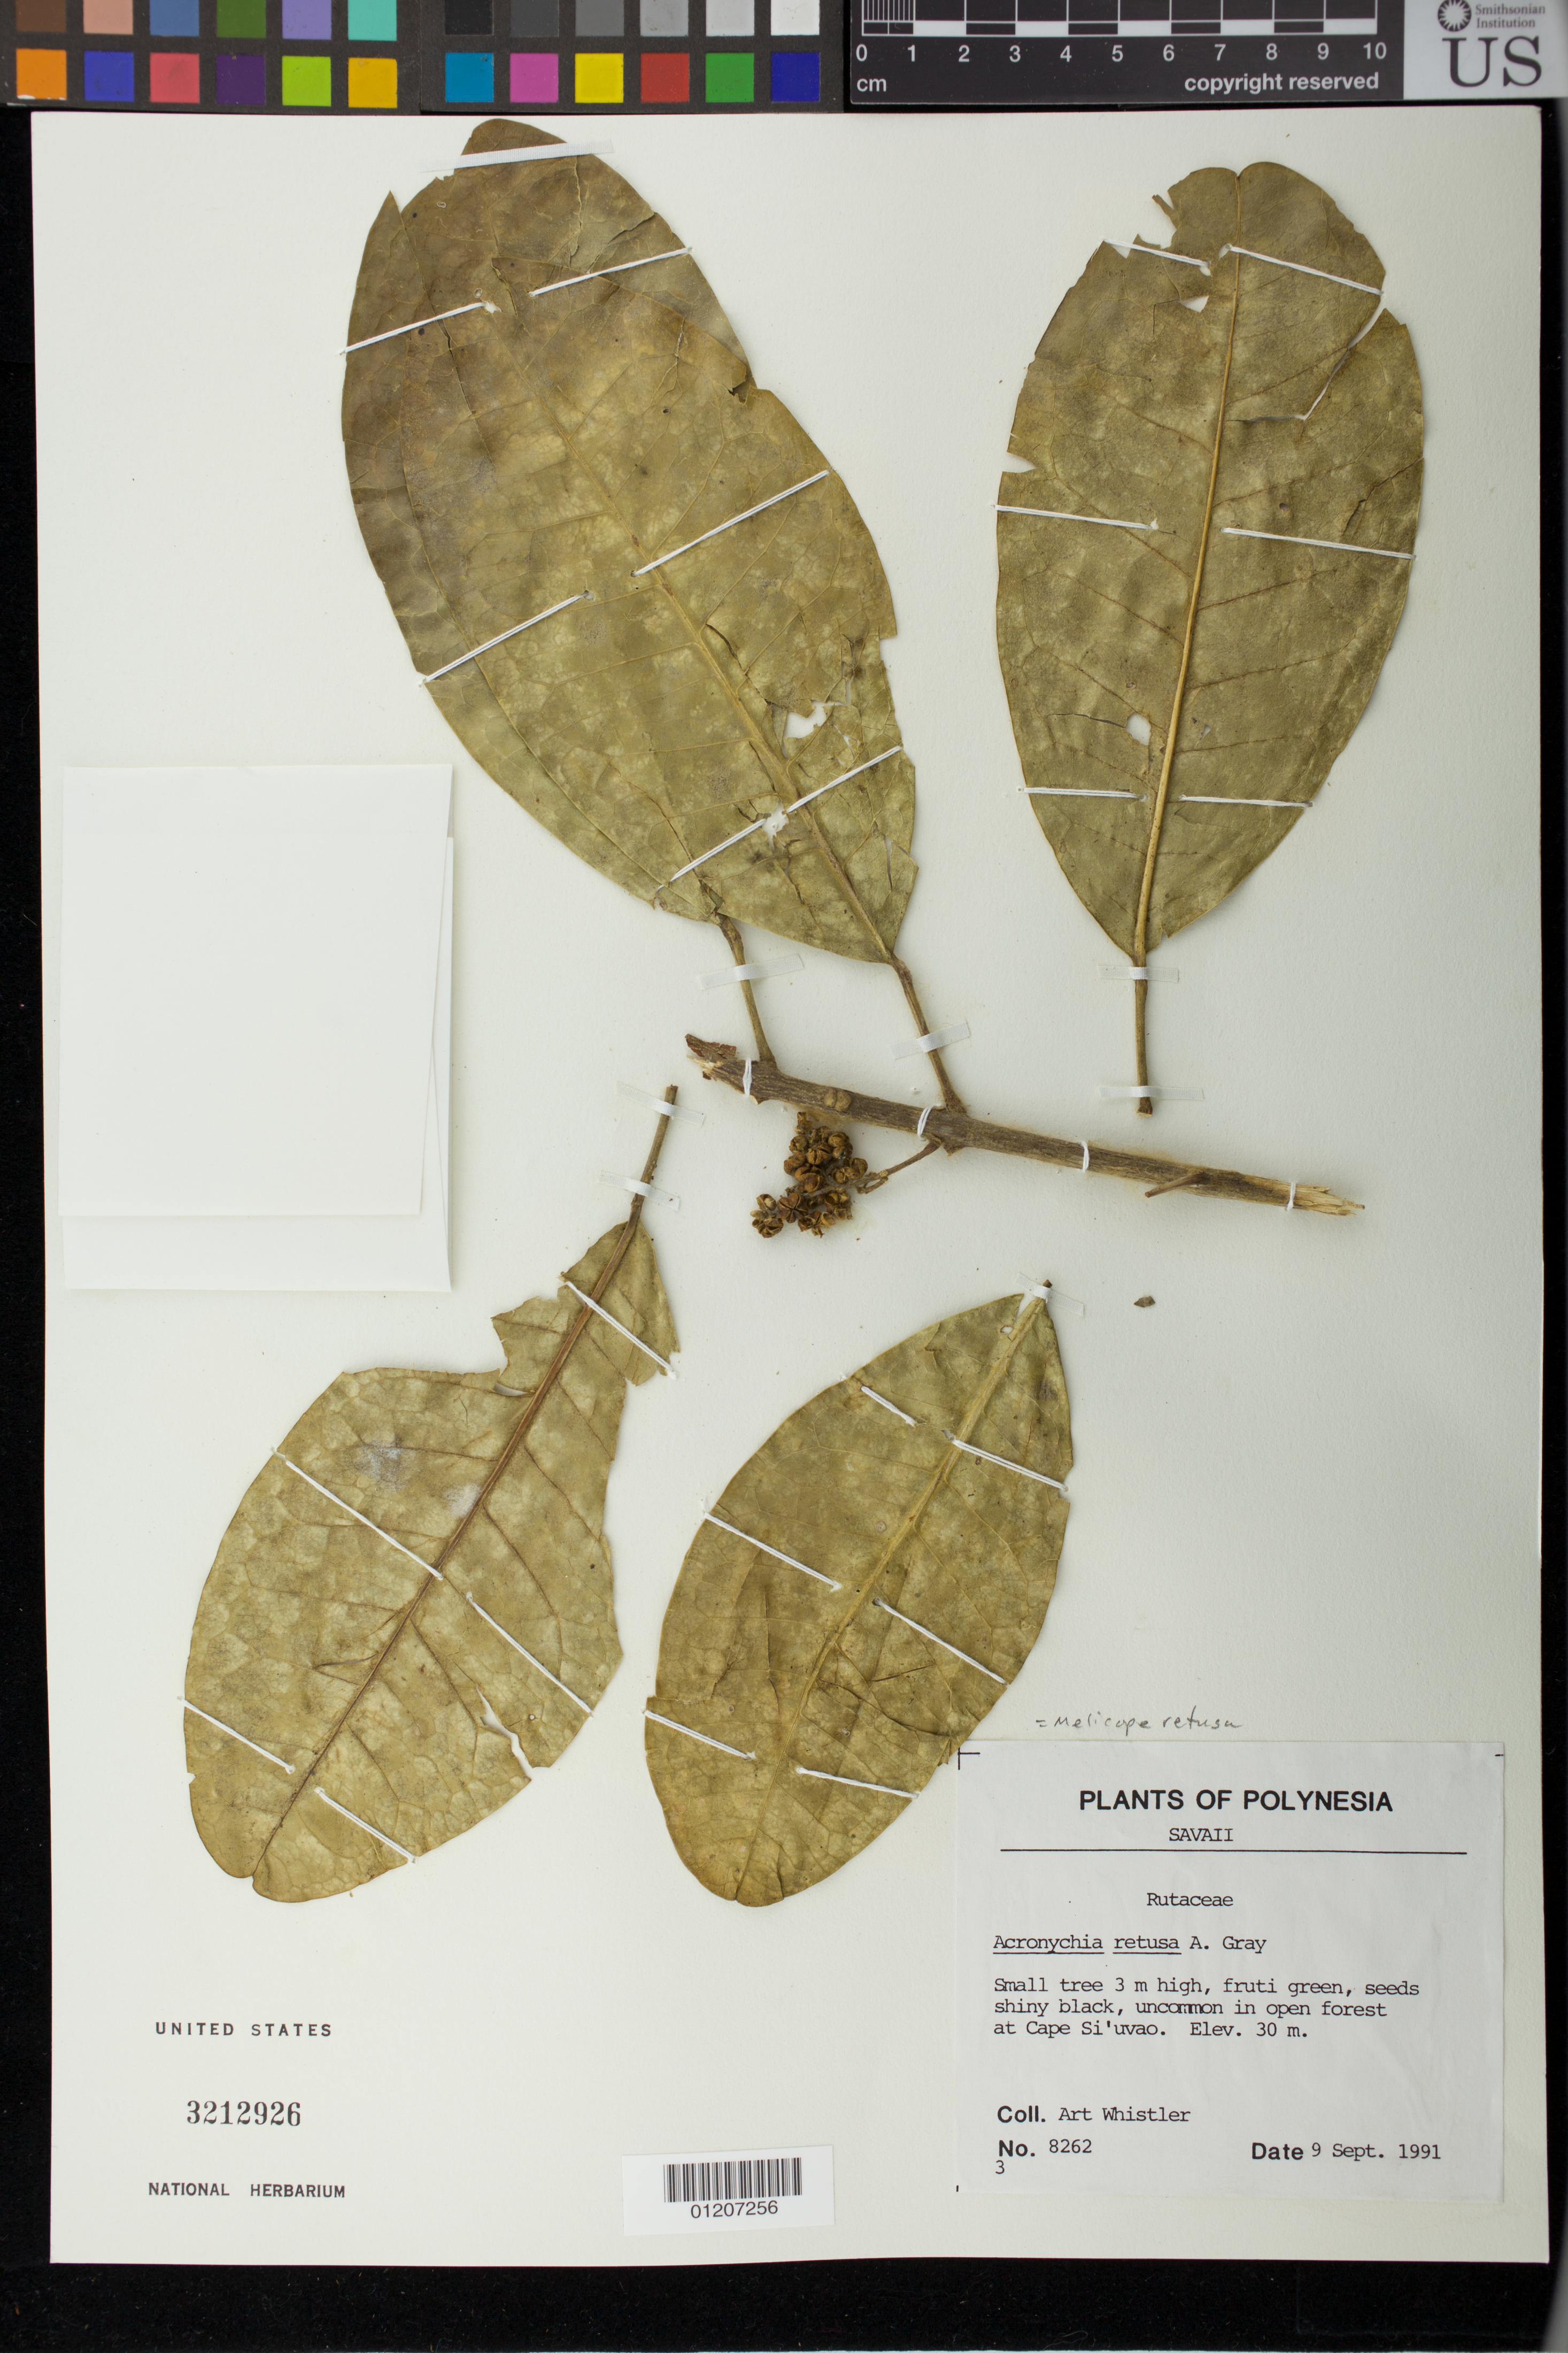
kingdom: Plantae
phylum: Tracheophyta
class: Magnoliopsida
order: Sapindales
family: Rutaceae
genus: Melicope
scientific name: Melicope retusa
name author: (A. Gray) T.G. Hartley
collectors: A. Whistler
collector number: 8262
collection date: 1991-09-09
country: Samoa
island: Savai'i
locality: At Cape Si'uvao.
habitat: In open forest.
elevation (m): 30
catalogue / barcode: US 3212926